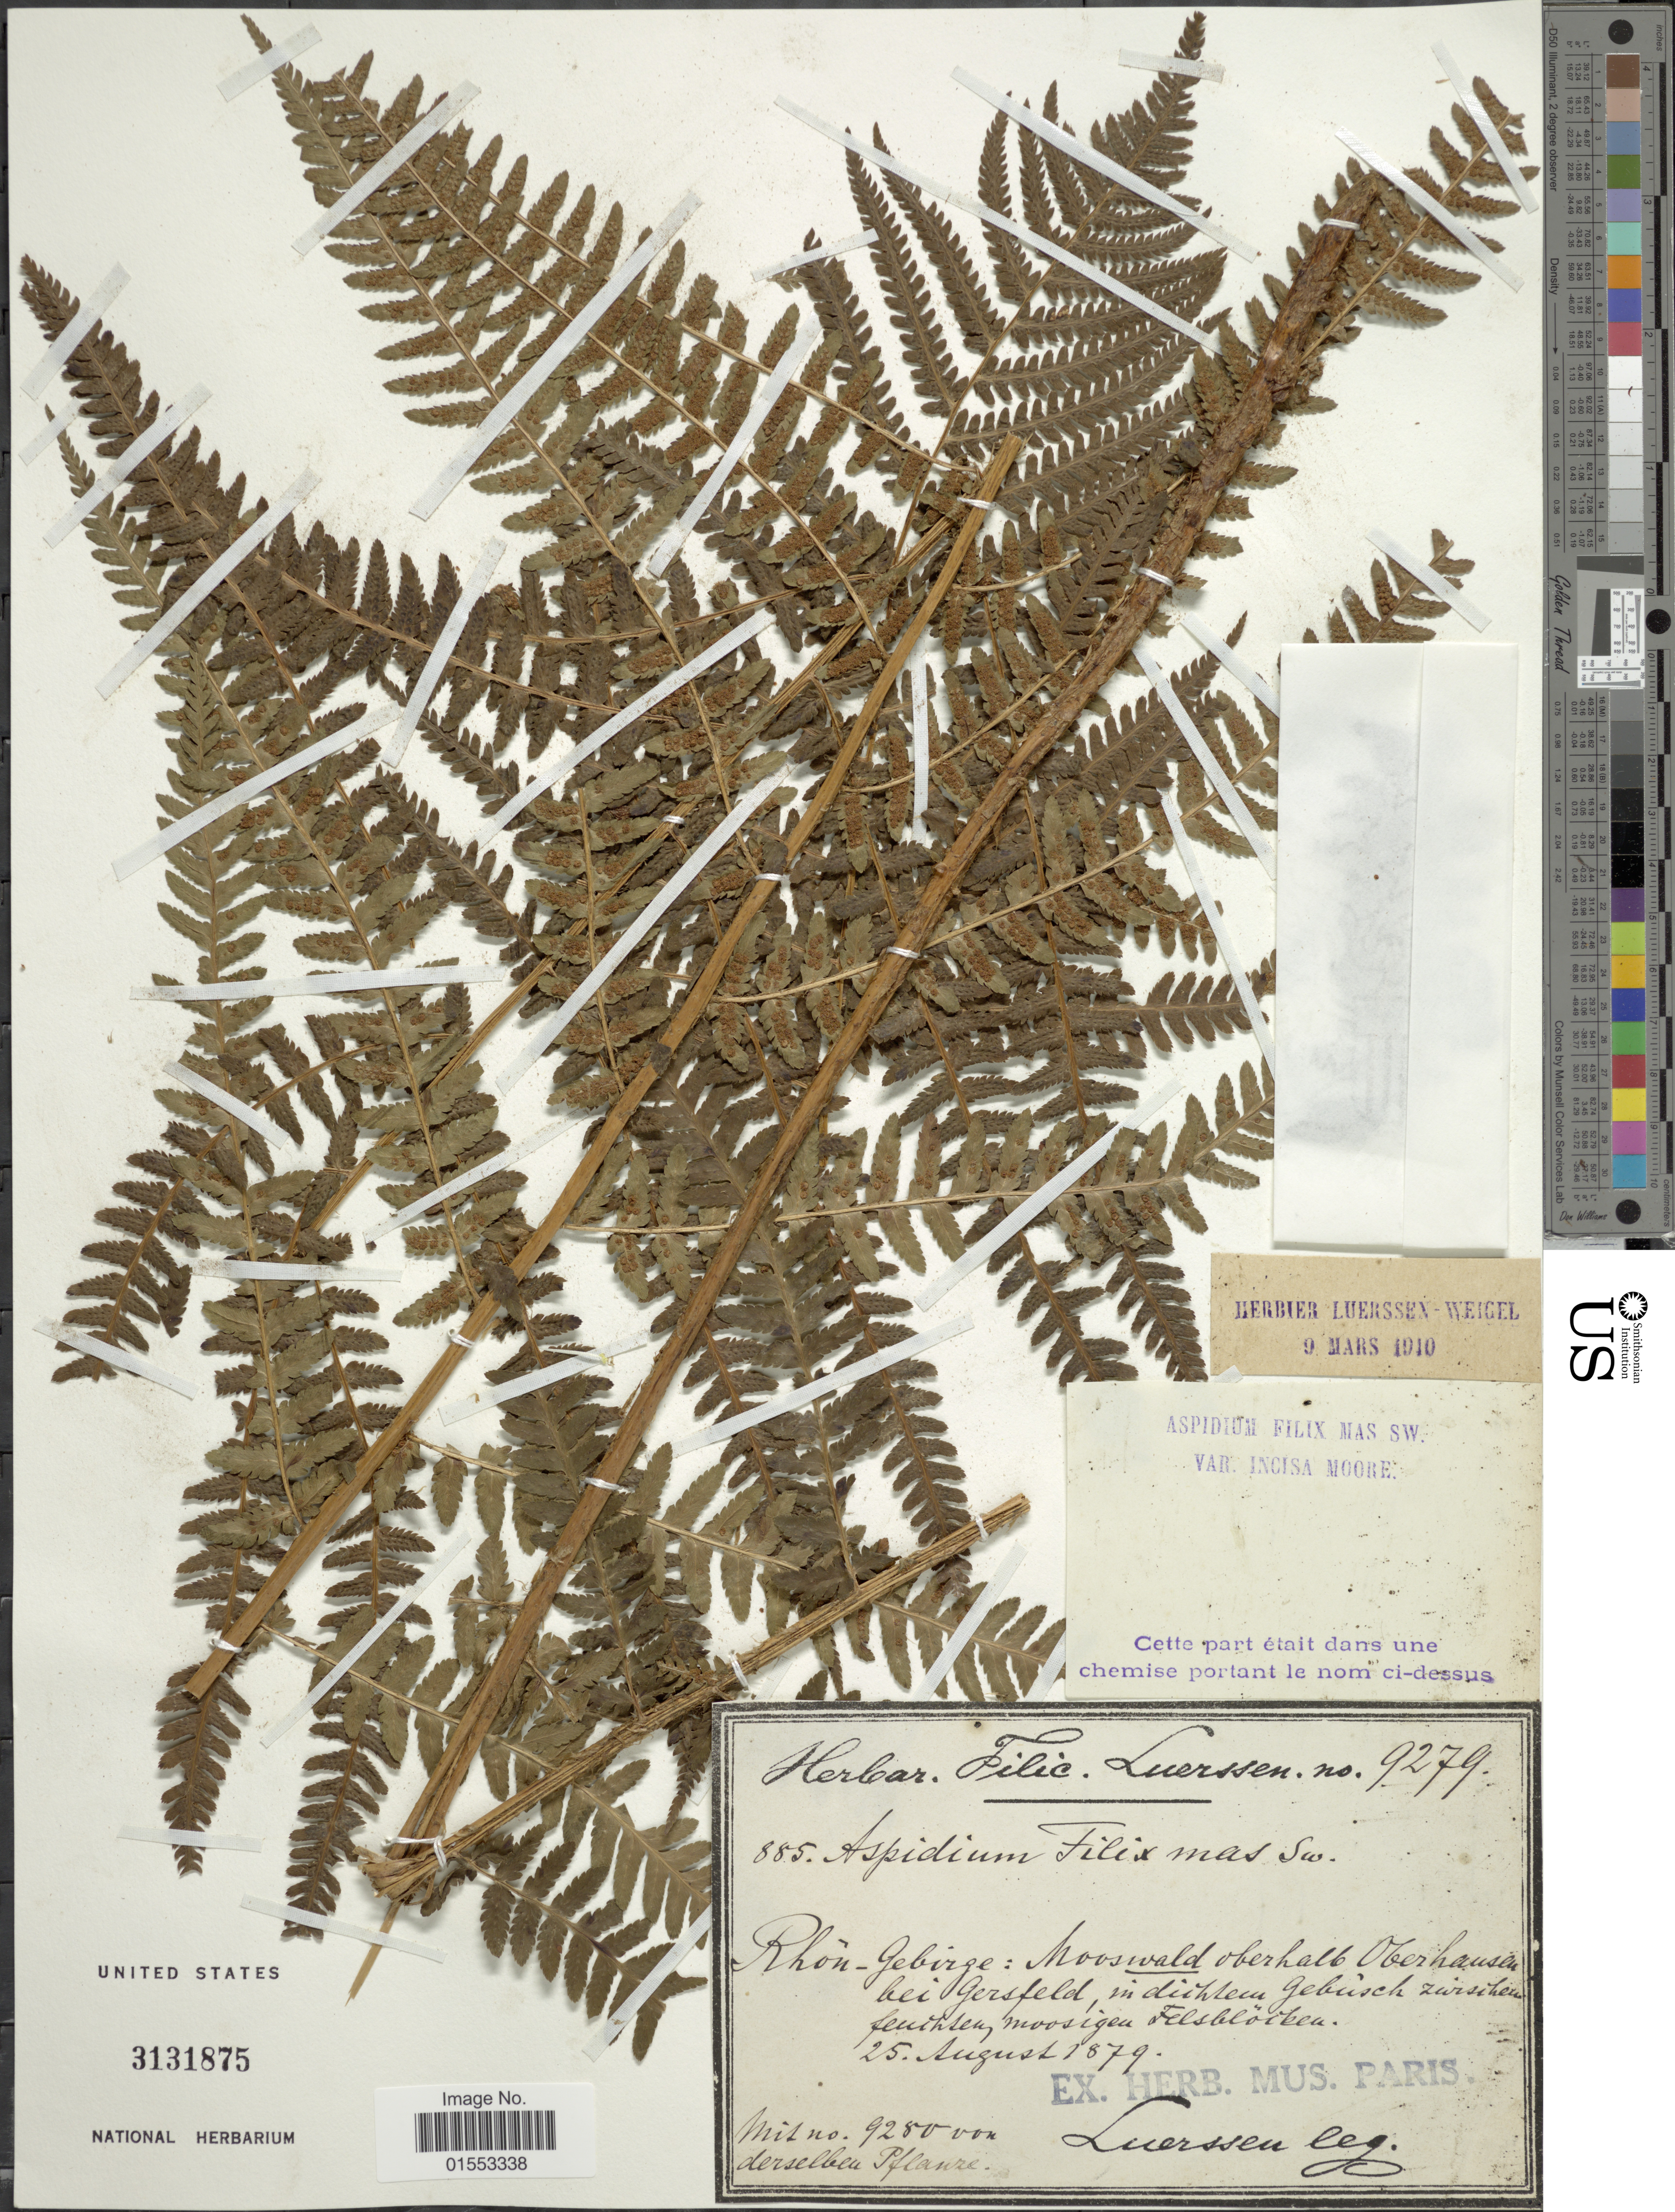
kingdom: Plantae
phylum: Tracheophyta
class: Polypodiopsida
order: Polypodiales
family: Dryopteridaceae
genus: Dryopteris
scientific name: Dryopteris filix-mas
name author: (L.) Schott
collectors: Luerssen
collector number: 9279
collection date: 1879-08-25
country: Germany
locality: Rhon-Gebirge: Mooswald oberhalb Oberhausen bei Gersfeld, in dichten gebusch zwischen feuchten, moosigen Felsblocken. [interpreted]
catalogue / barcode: US 3131875